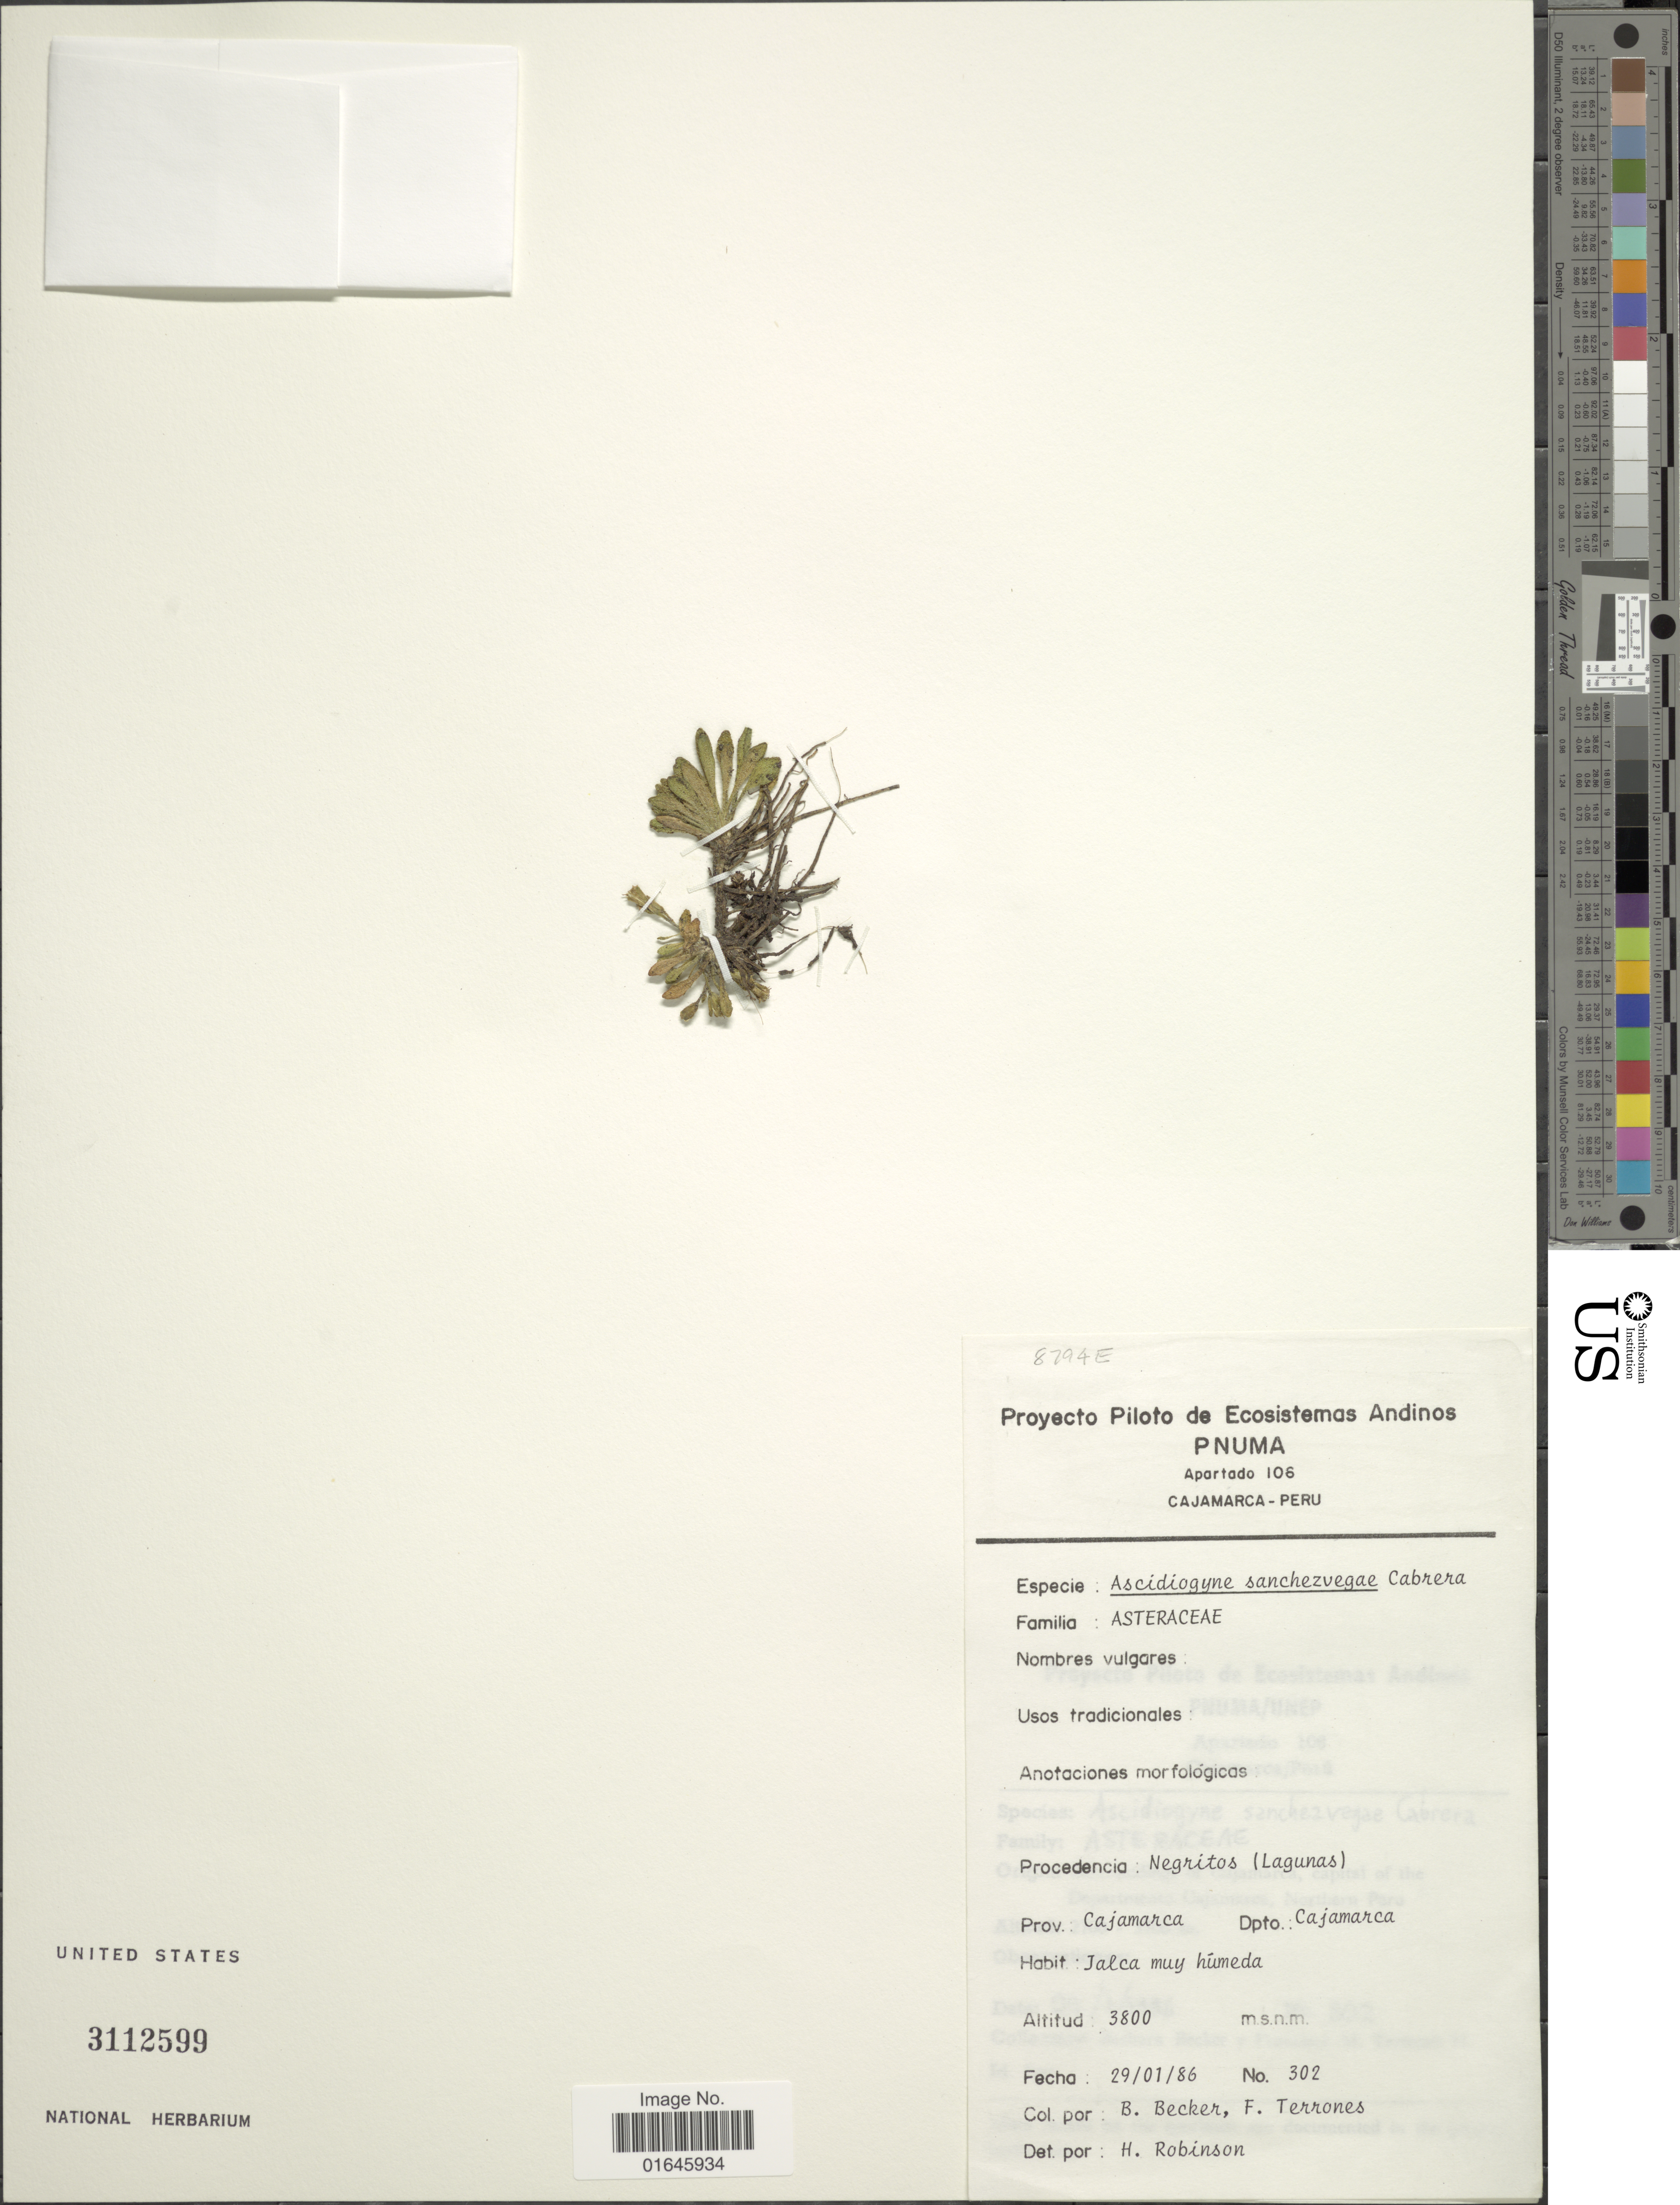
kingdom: Plantae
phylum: Tracheophyta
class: Magnoliopsida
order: Asterales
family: Asteraceae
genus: Ascidiogyne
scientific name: Ascidiogyne sanchezvegae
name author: Cabrera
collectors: B. Becker & F. Terrones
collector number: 302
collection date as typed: Transcribed d/m/y: 29/1/86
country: Peru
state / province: Cajamarca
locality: Dpto: Cajamarca Negritos (Lagunas)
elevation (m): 3800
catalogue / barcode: US 3112599